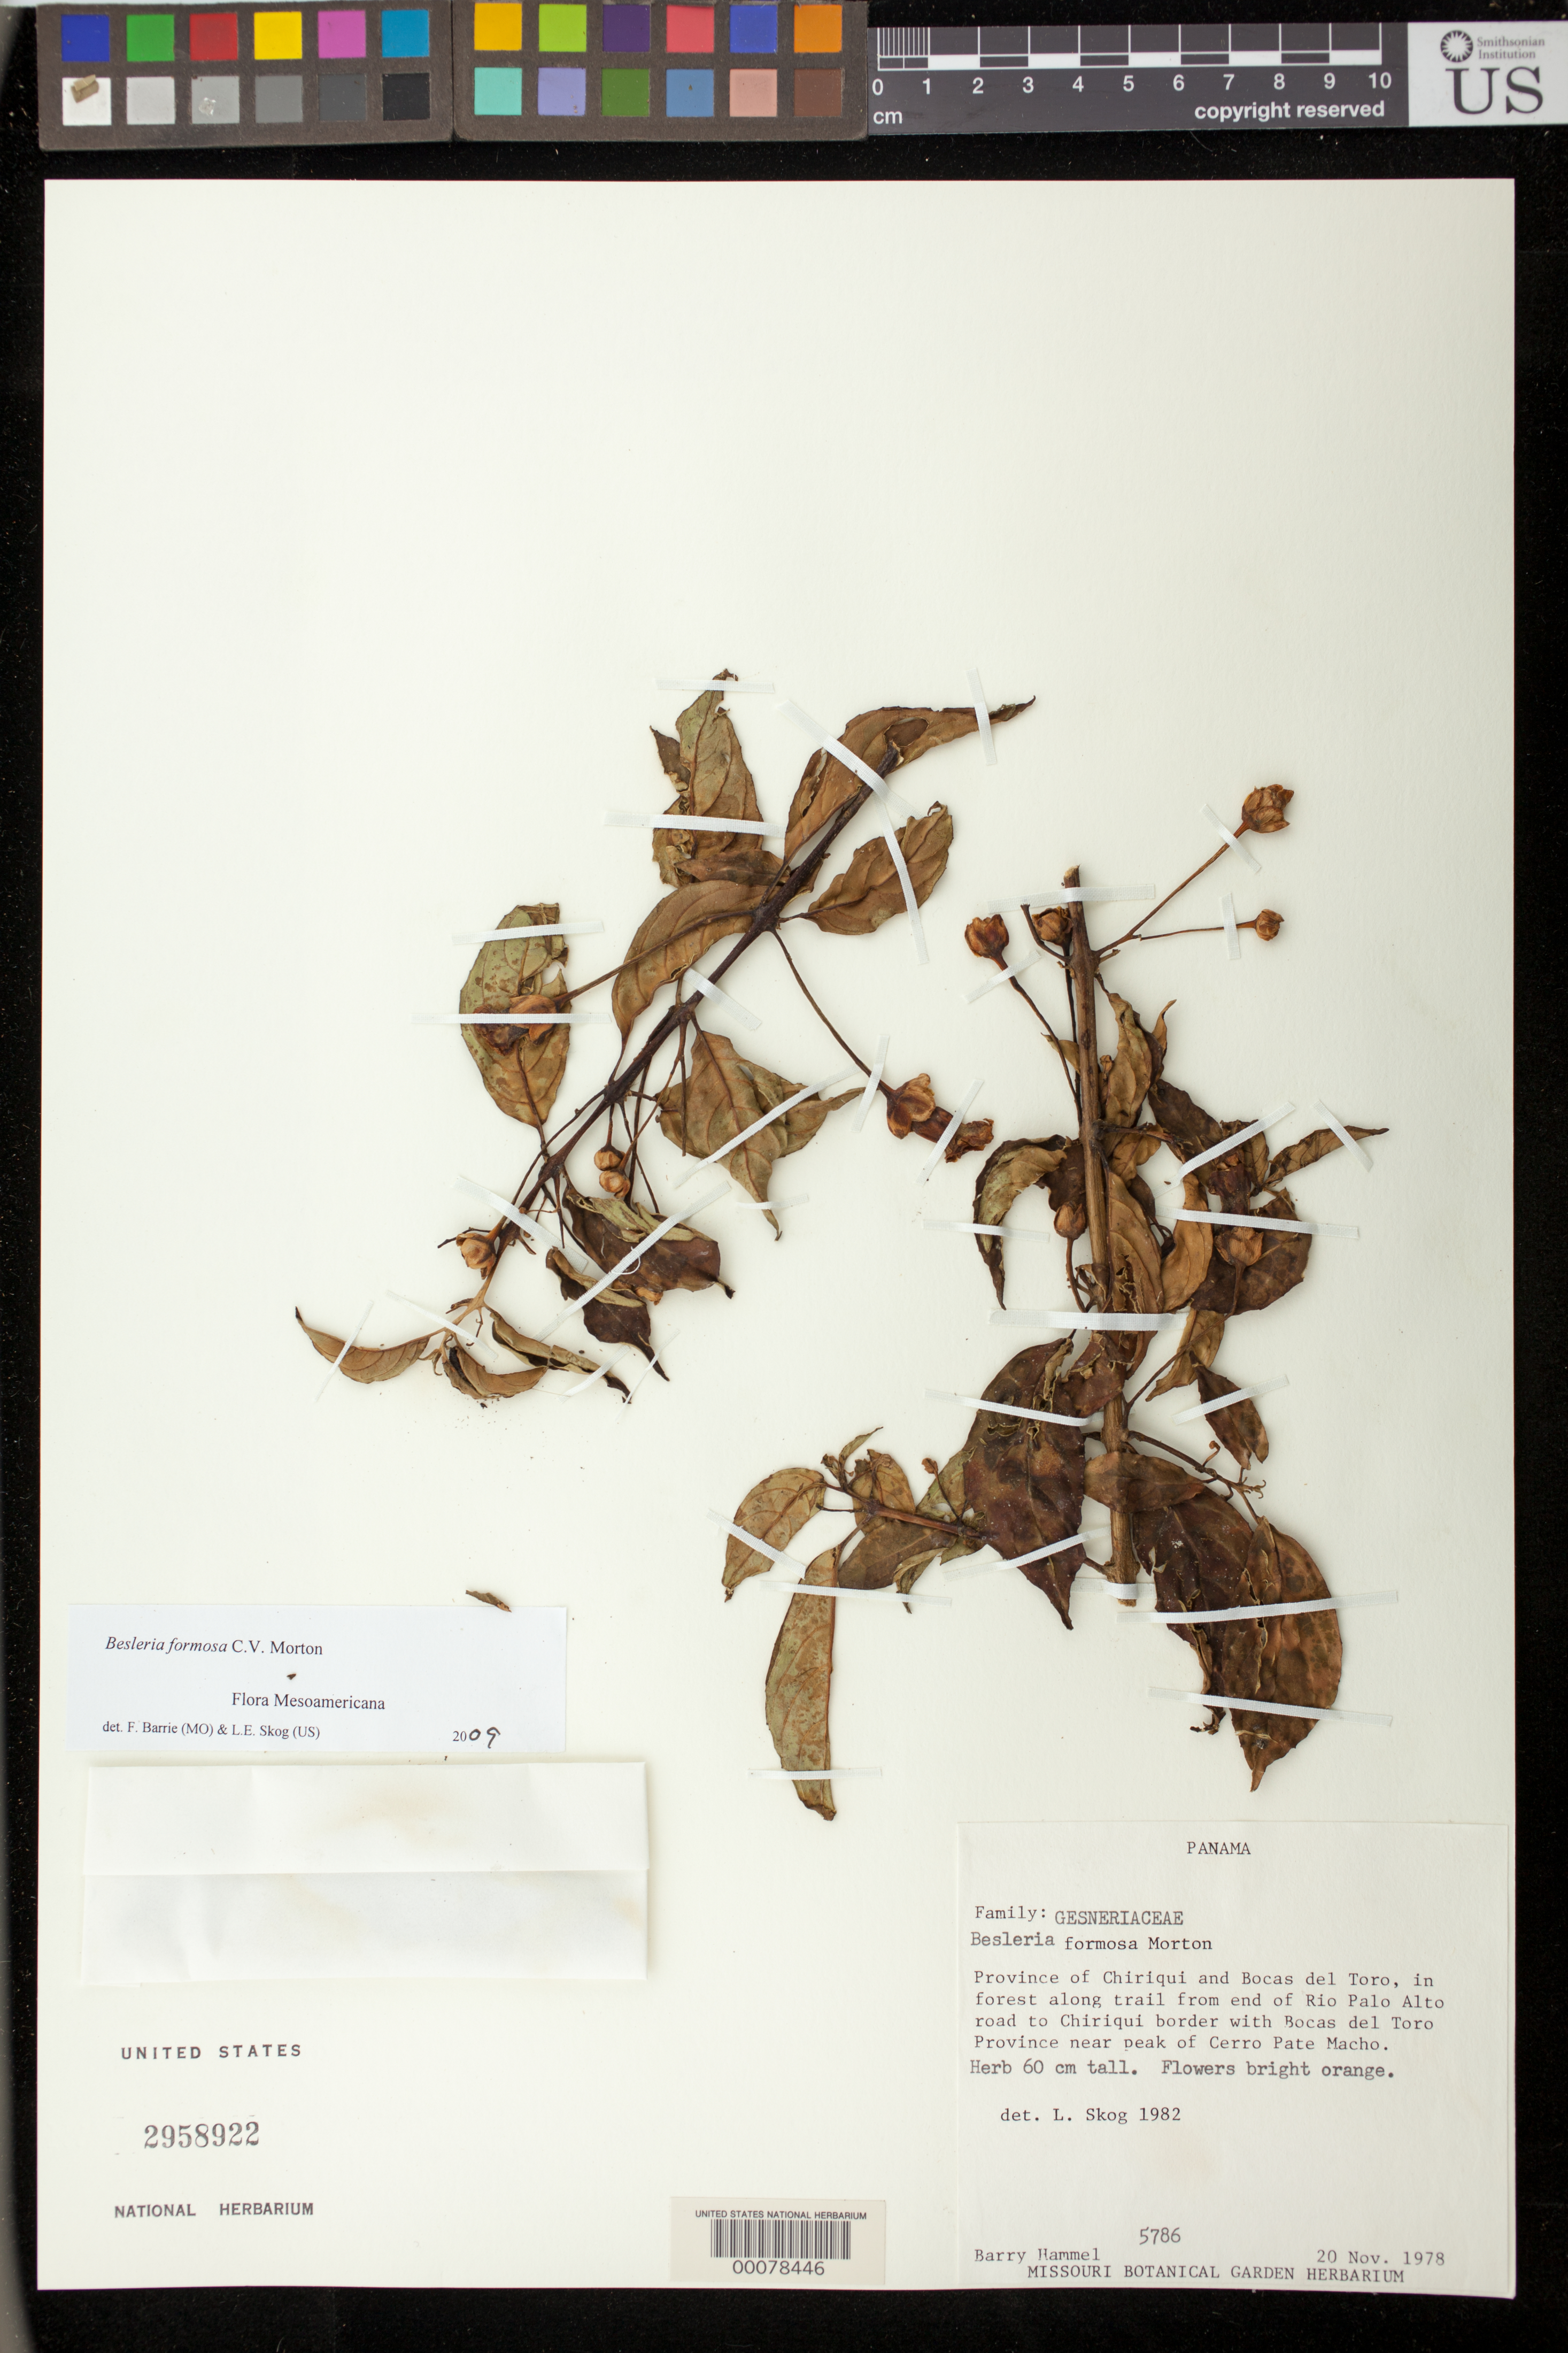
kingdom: Plantae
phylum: Tracheophyta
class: Magnoliopsida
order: Lamiales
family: Gesneriaceae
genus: Besleria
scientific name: Besleria amabilis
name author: C.V. Morton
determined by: Skog, Laurence E.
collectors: B. Hammel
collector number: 5786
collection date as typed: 20 Nov 1978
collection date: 1978-11-20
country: Panama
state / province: Chiriquí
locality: Province of Chiriqui and Bocas del Toro, from end of Rio Palo Alto road to Chiriqui border with Bocas del Toro province, near peak of Cerro Patemacho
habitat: In forest along trail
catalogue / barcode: US 2958922